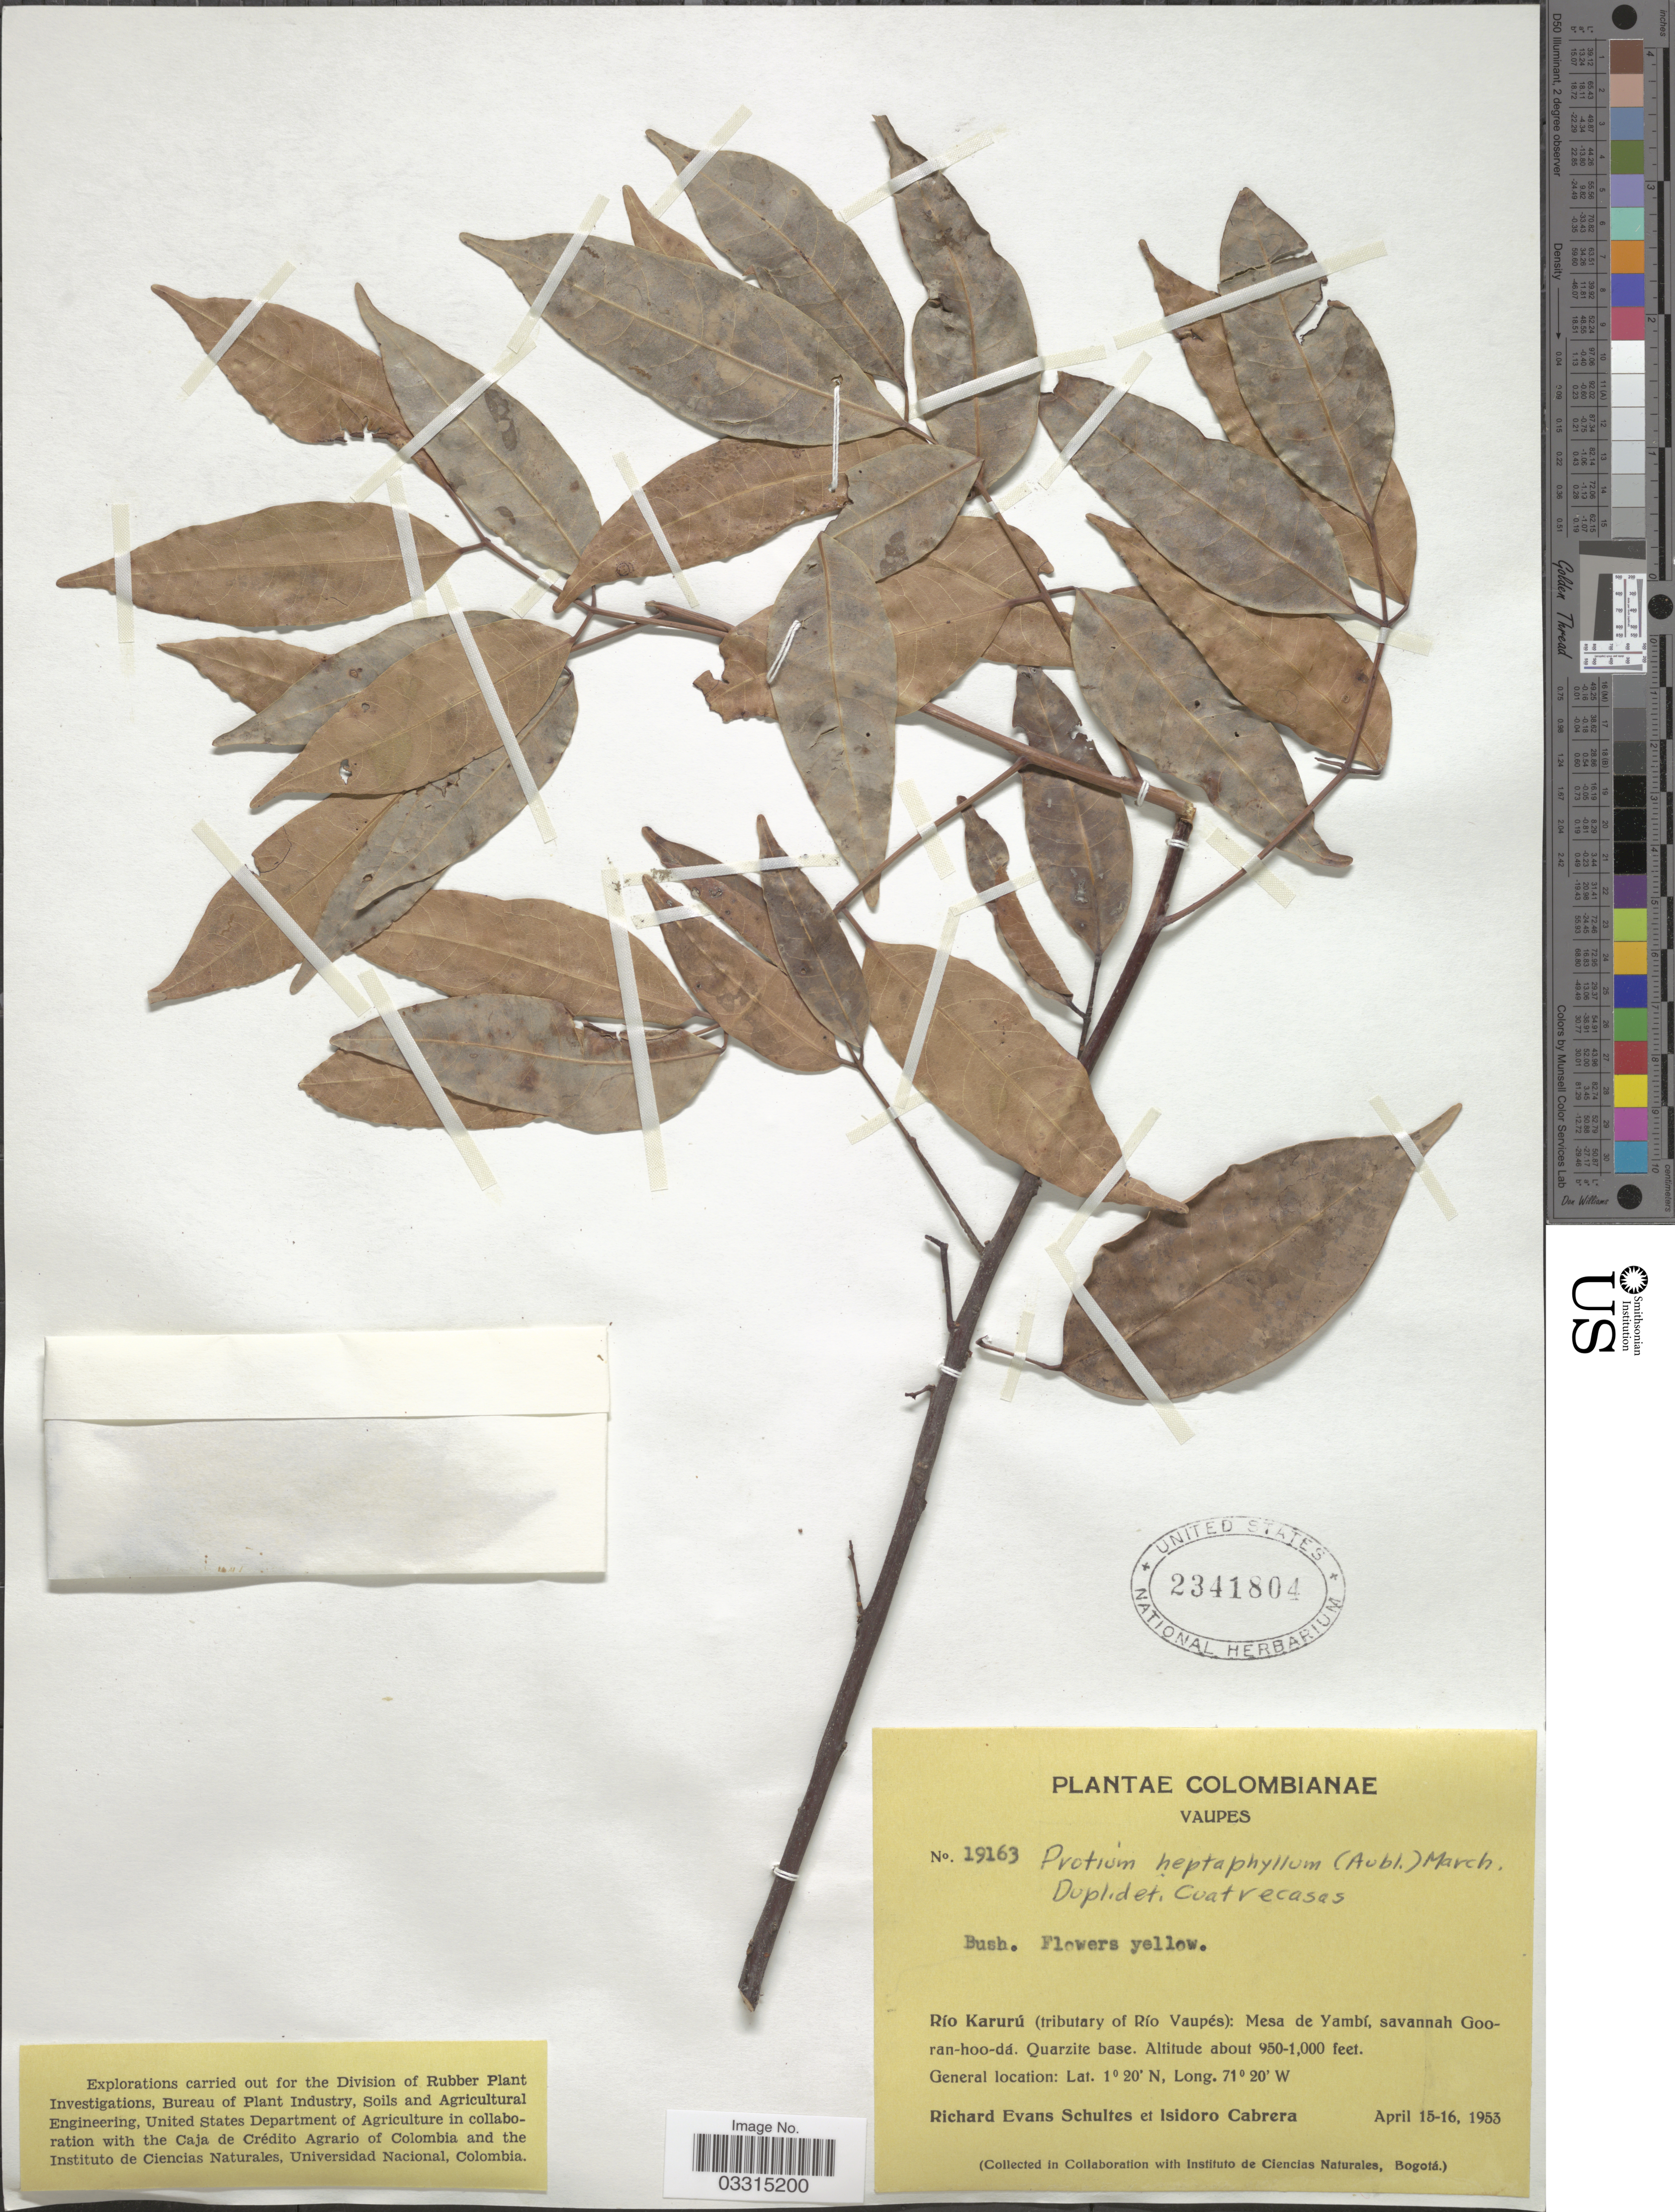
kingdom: Plantae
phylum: Tracheophyta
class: Magnoliopsida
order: Sapindales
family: Burseraceae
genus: Protium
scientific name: Protium heptaphyllum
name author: (Aubl.) Marchand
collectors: R. E. Schultes & I. Cabrera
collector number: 19163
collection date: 1953-04-15/1953-04-16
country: Colombia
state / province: Vaupés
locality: Río Karurú (tributary of Río Vaupés): Mesa de Yambí, savannah Gooran-hoo-dá.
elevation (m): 290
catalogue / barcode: US 2341804